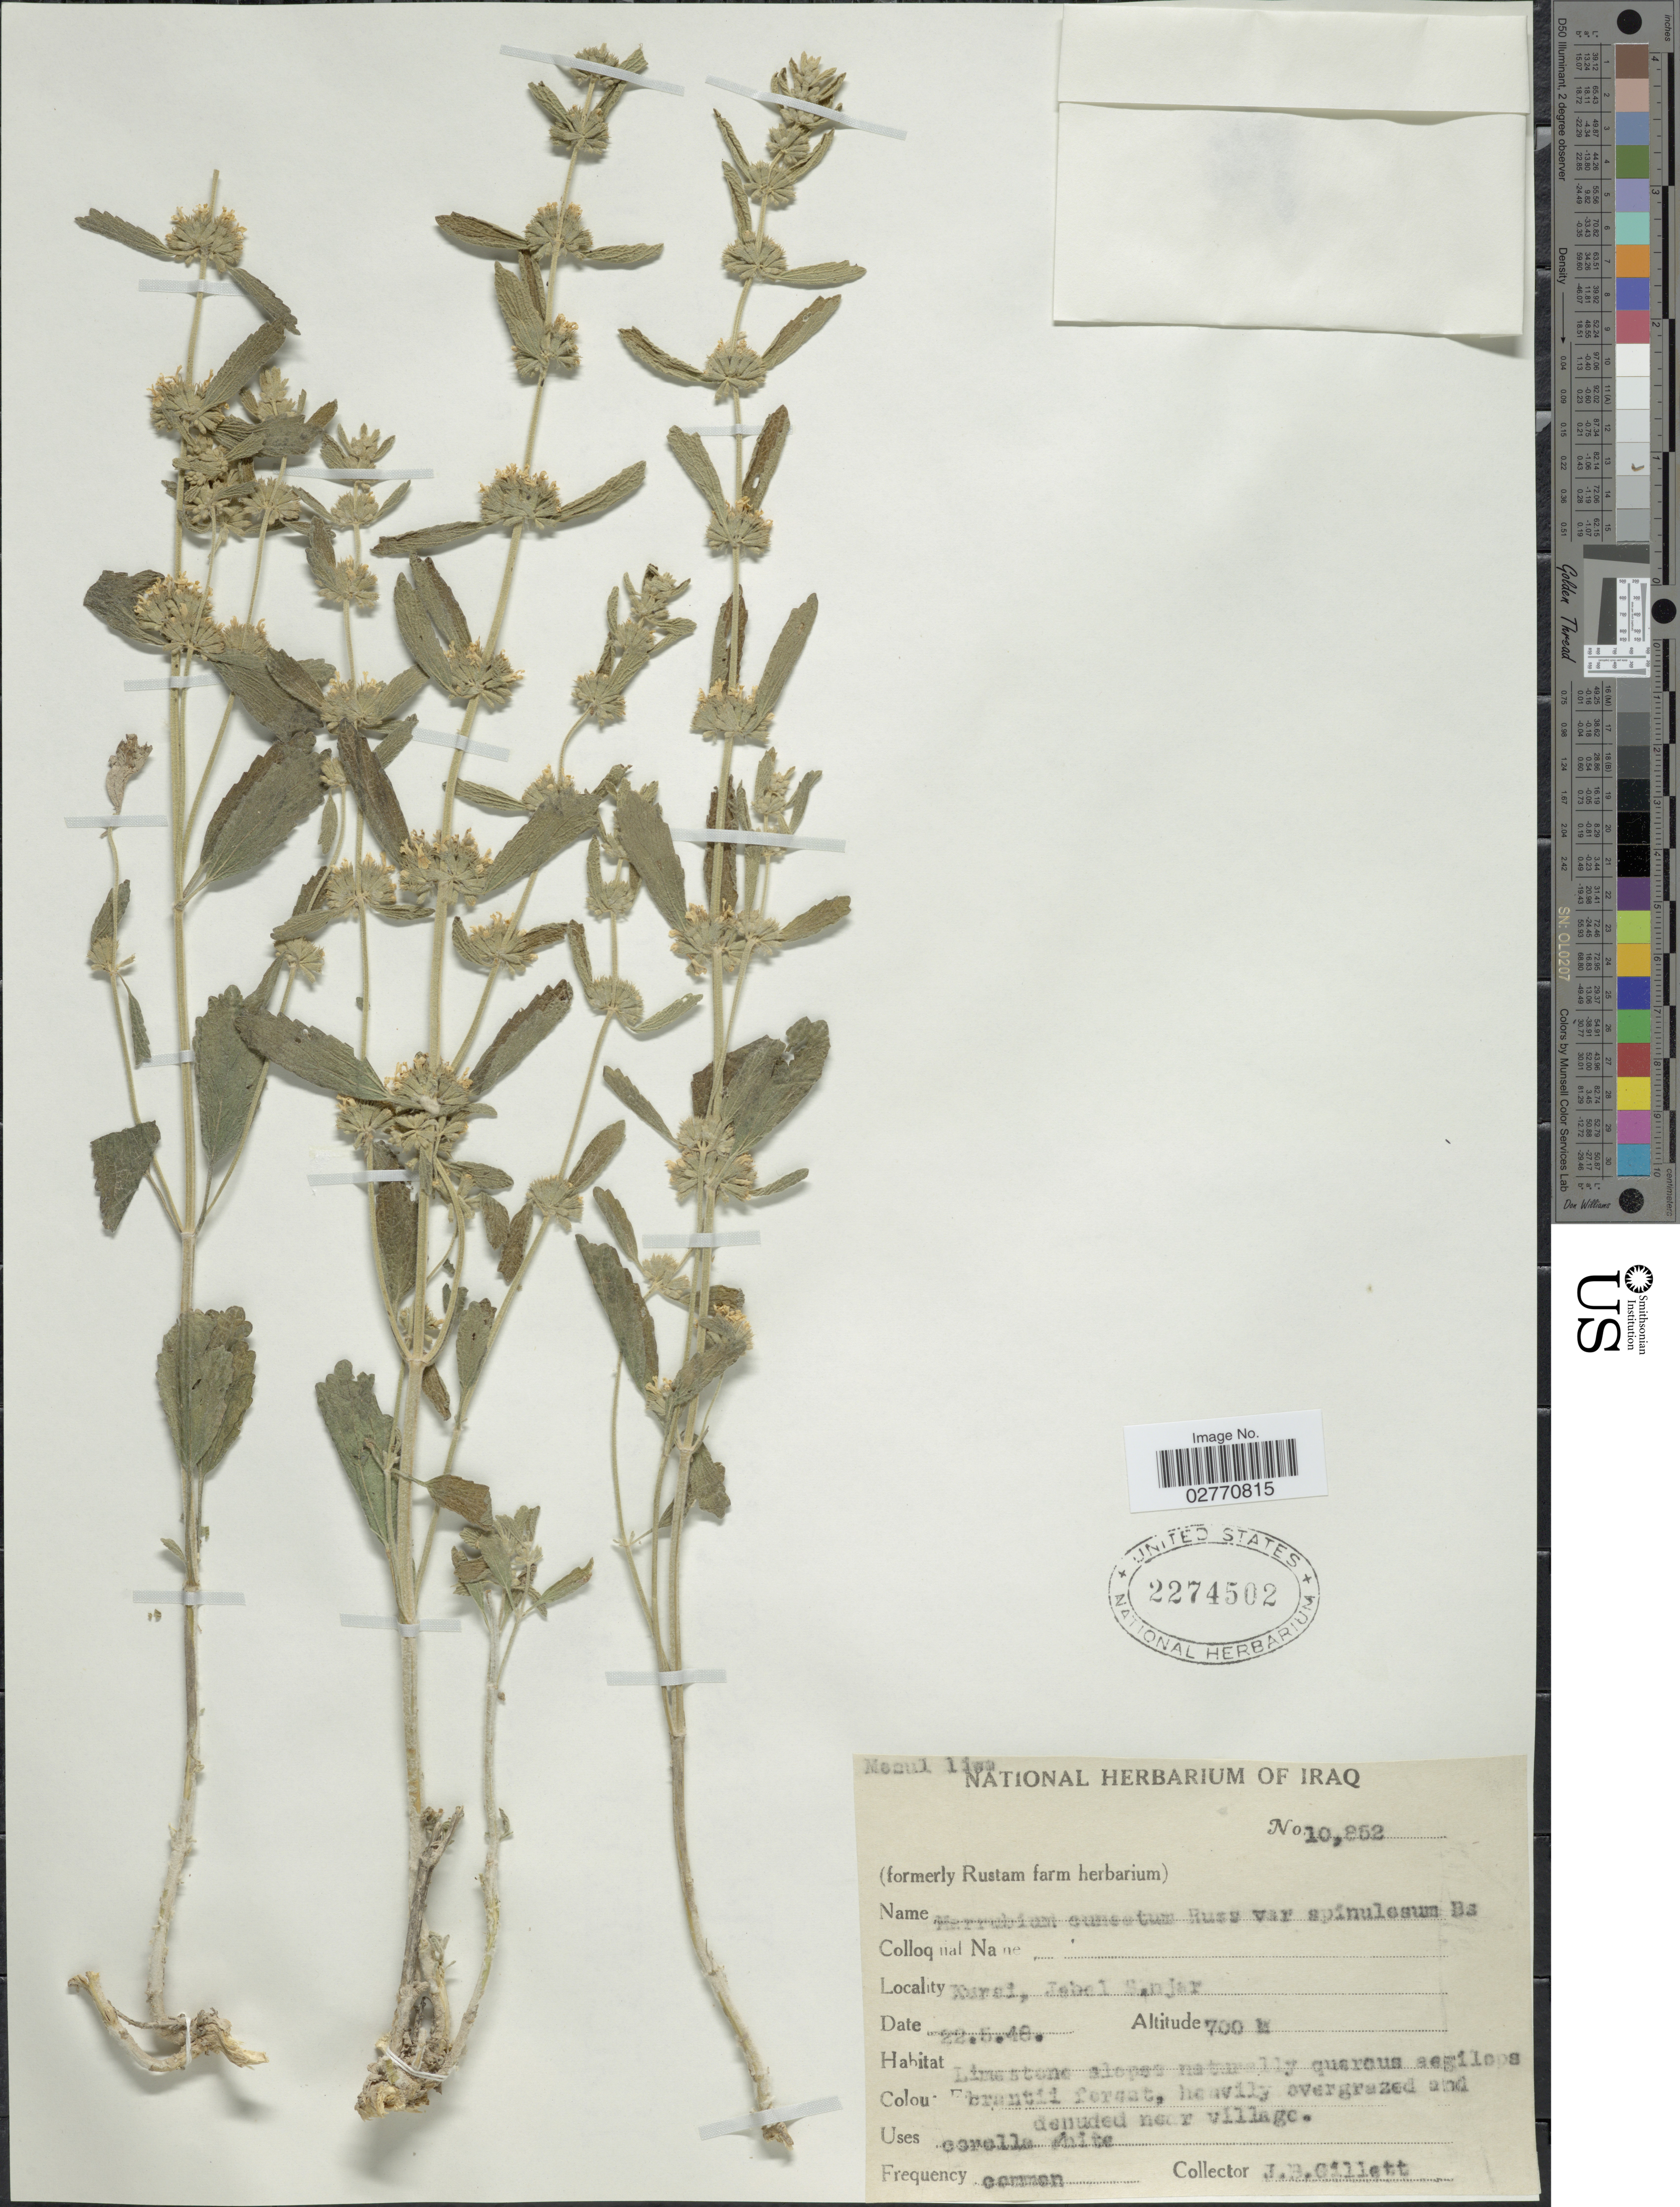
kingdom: Plantae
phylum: Tracheophyta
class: Magnoliopsida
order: Lamiales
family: Lamiaceae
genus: Marrubium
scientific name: Marrubium cuneatum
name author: Banks & Sol.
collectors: J. B. Gillett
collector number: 10852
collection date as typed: Transcribed d/m/y: 22/5/48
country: Iraq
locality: Mesul liwa. Kursi, Jebel Sanjar.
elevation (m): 700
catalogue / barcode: US 2274502